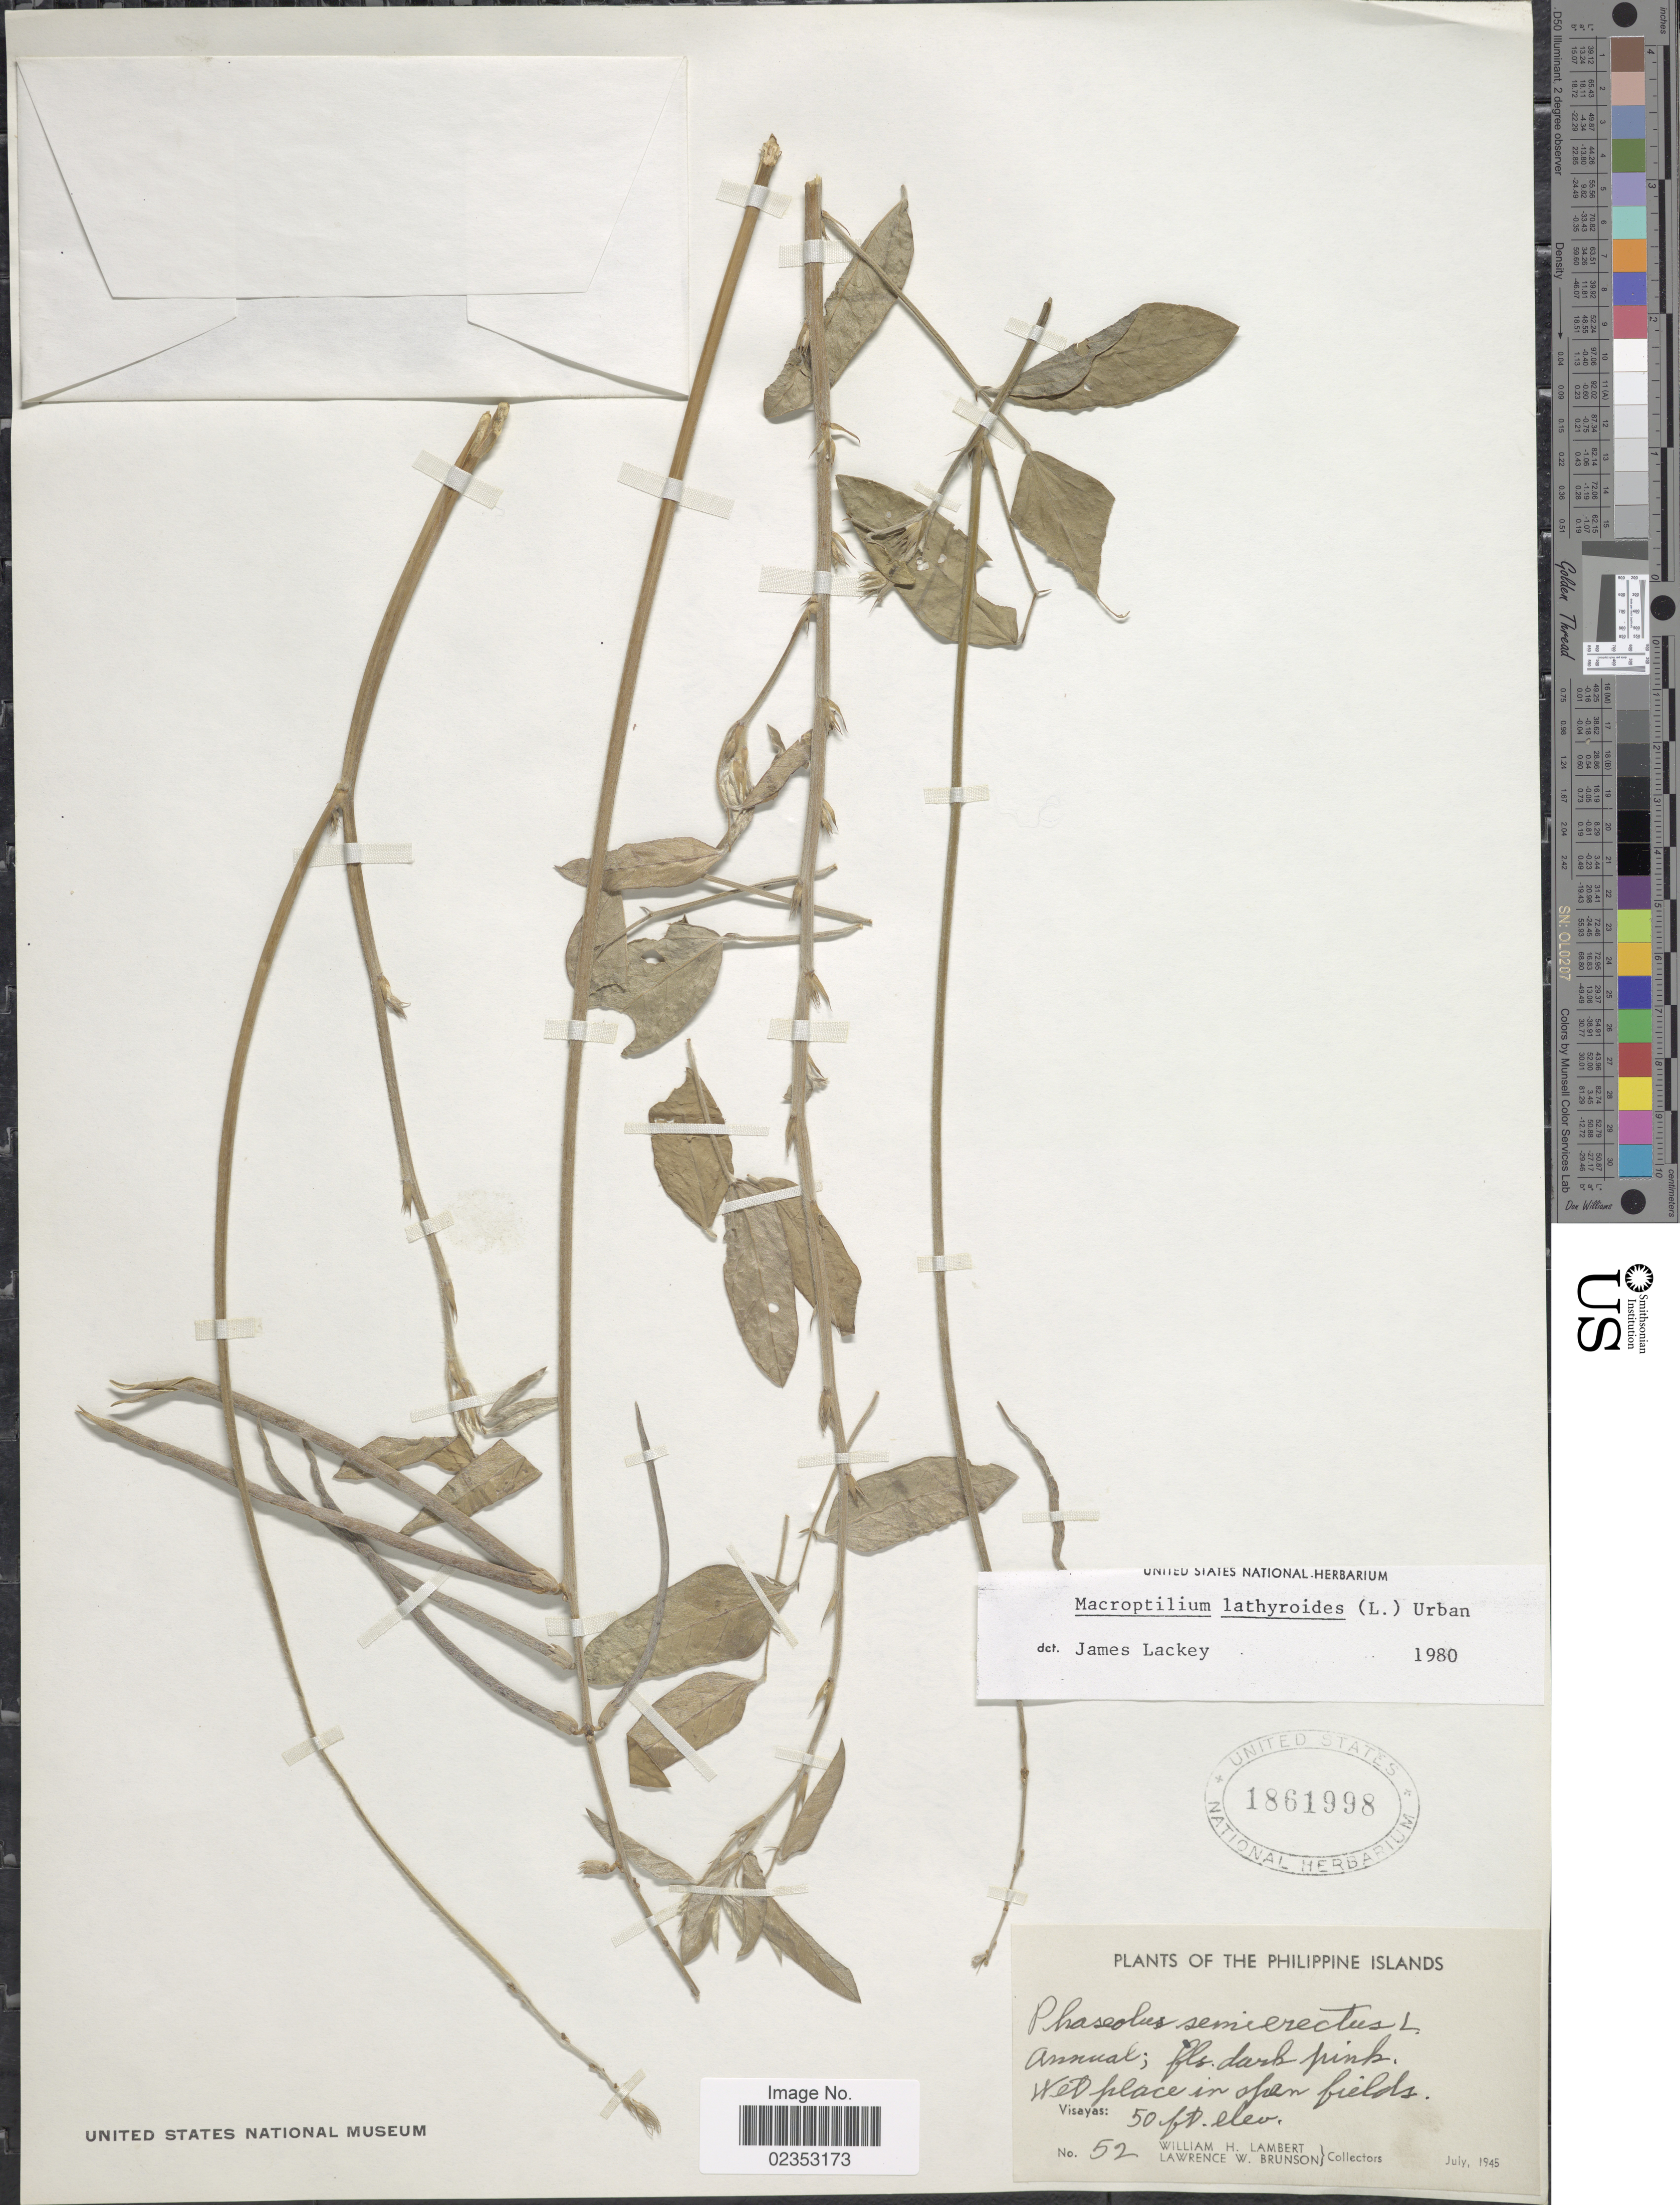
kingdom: Plantae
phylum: Tracheophyta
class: Magnoliopsida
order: Fabales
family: Fabaceae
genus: Macroptilium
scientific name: Macroptilium lathyroides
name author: (L.) Urb.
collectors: W. Lambert & L. Brunson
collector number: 52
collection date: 1945-07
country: Philippines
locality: Philippine Islands. Visayas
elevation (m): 15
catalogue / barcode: US 1861998